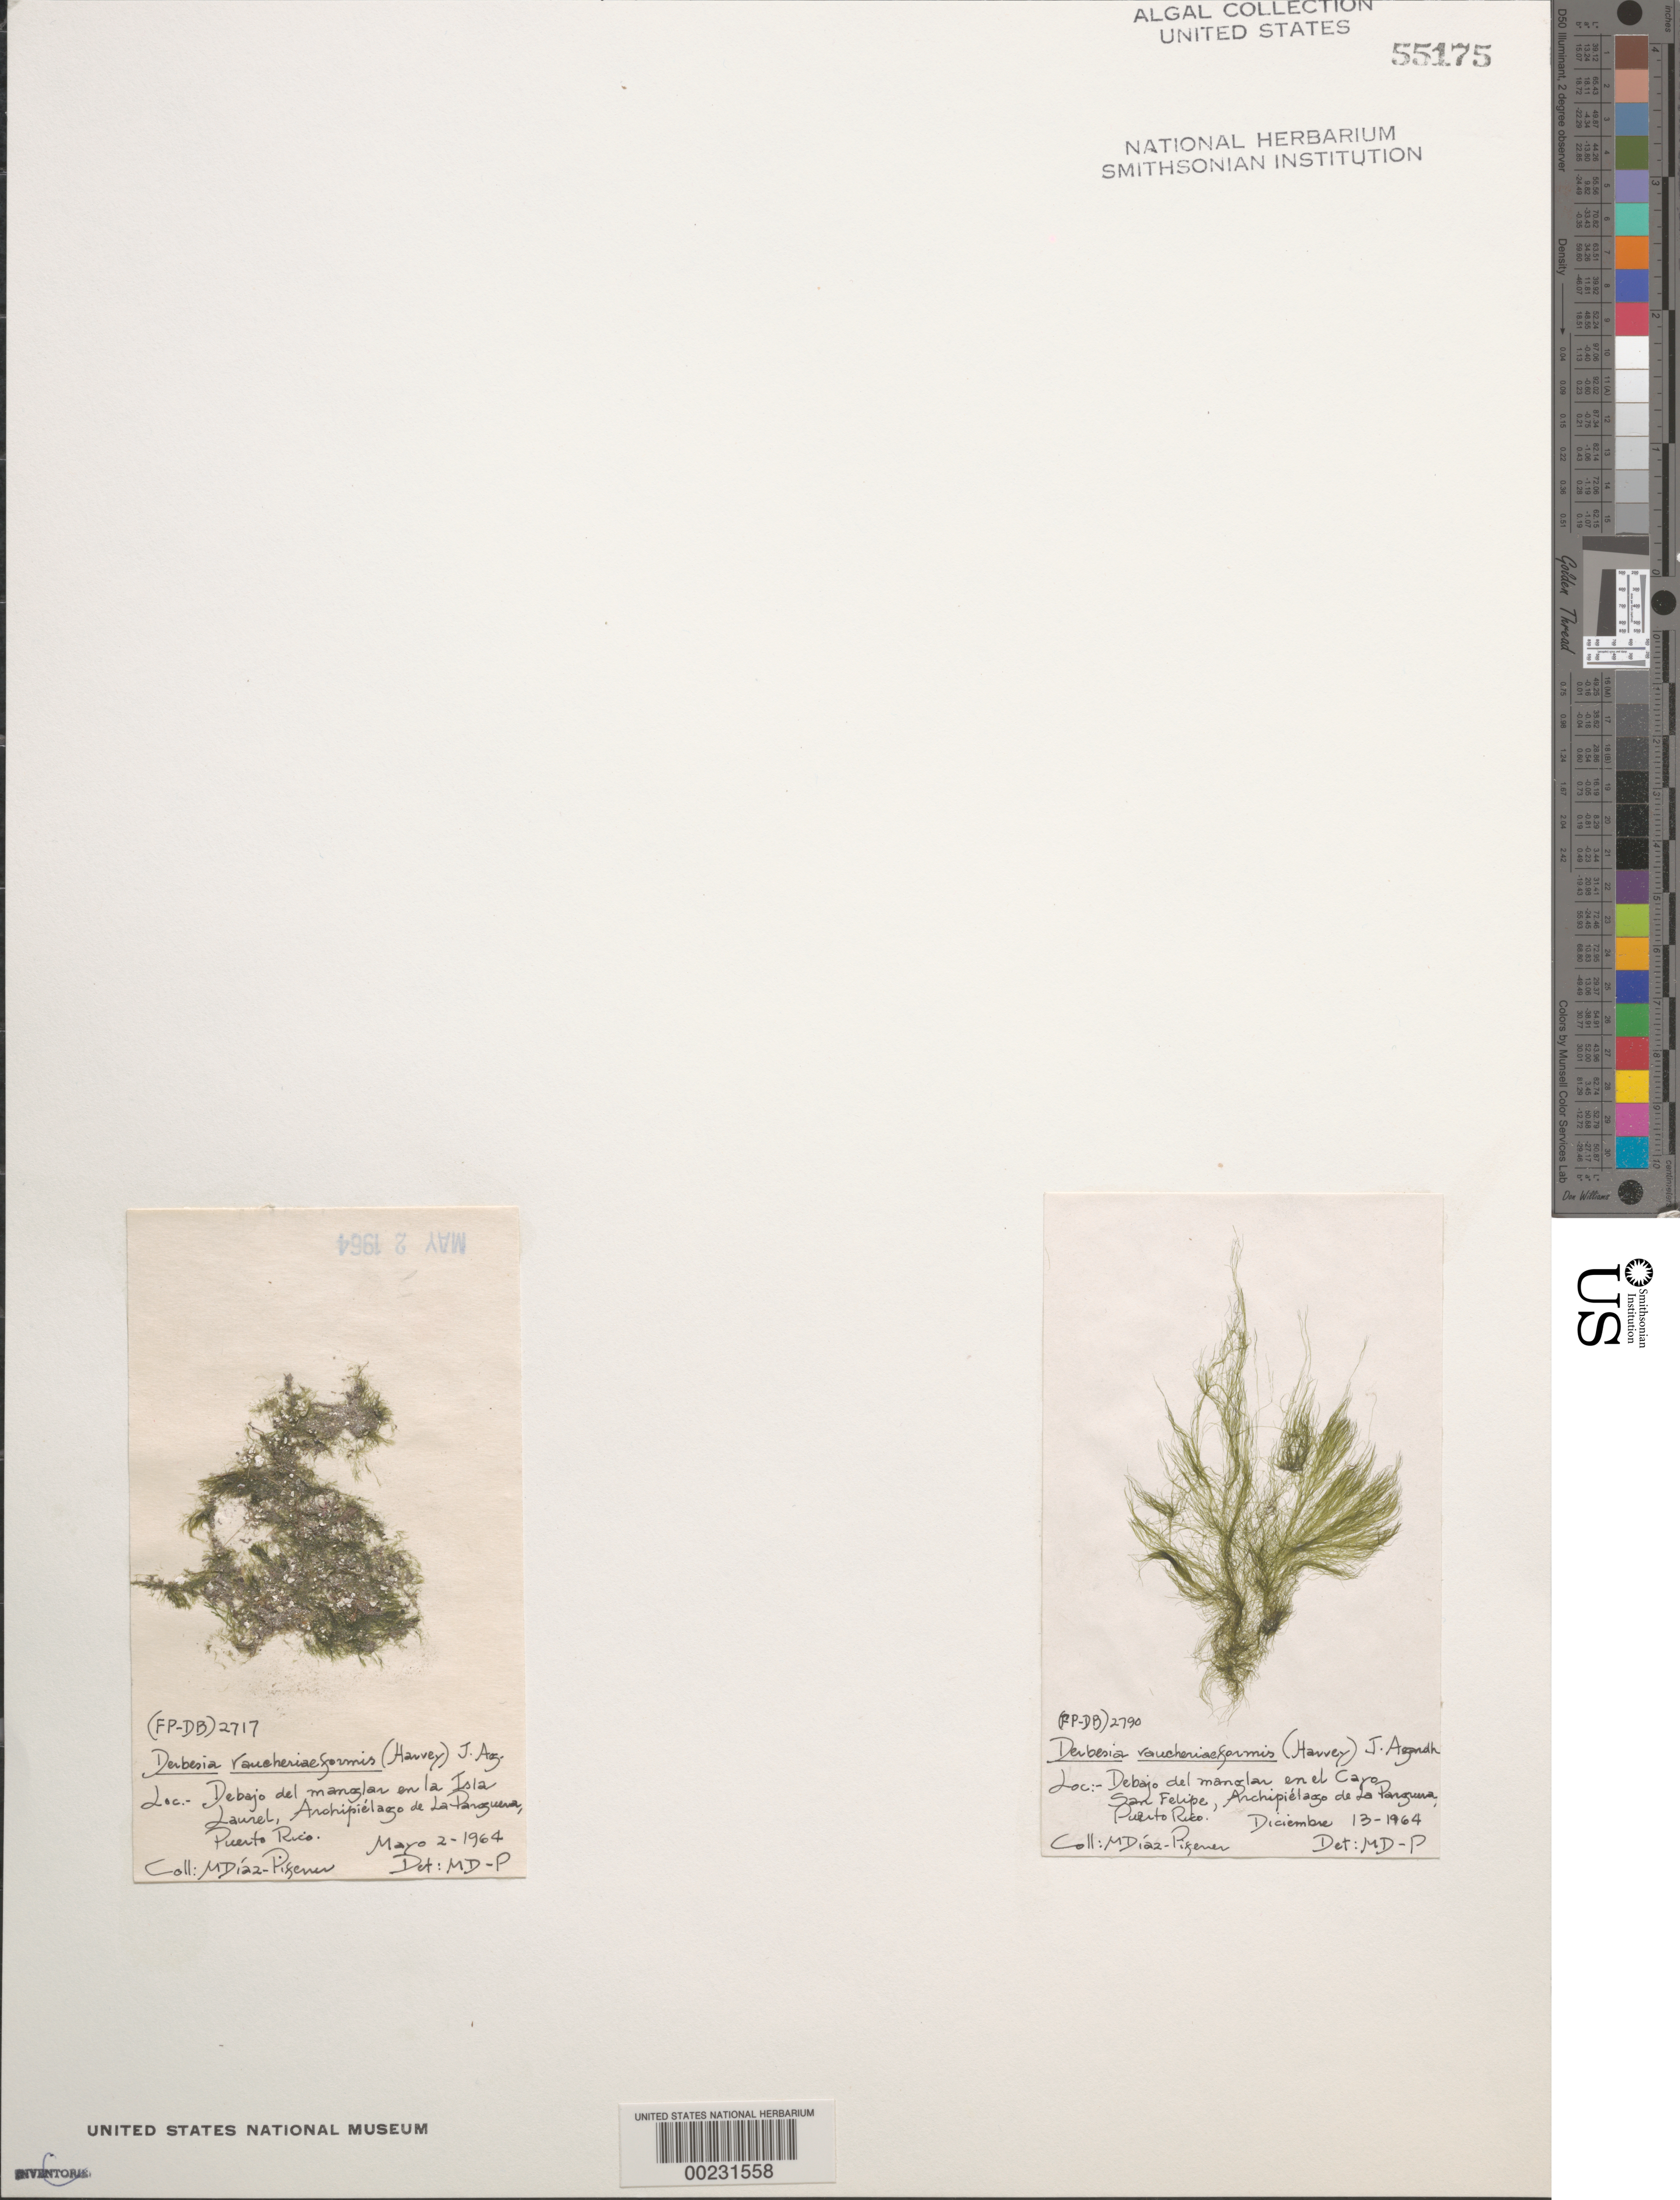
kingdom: Plantae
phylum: Chlorophyta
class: Ulvophyceae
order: Bryopsidales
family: Derbesiaceae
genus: Derbesia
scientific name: Derbesia vaucheriaeformis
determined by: Diaz-Piferrer, M.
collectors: M. Diaz-Piferrer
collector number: (FP-DB) 2717 & (FP-DB) 2790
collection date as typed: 02 May 1964 and 13 Dec 1964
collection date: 1964-05-02,1964-12-13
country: Puerto Rico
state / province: Lajas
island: Isla Laurel and Cayo San Felipe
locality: La Parguera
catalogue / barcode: US 55175